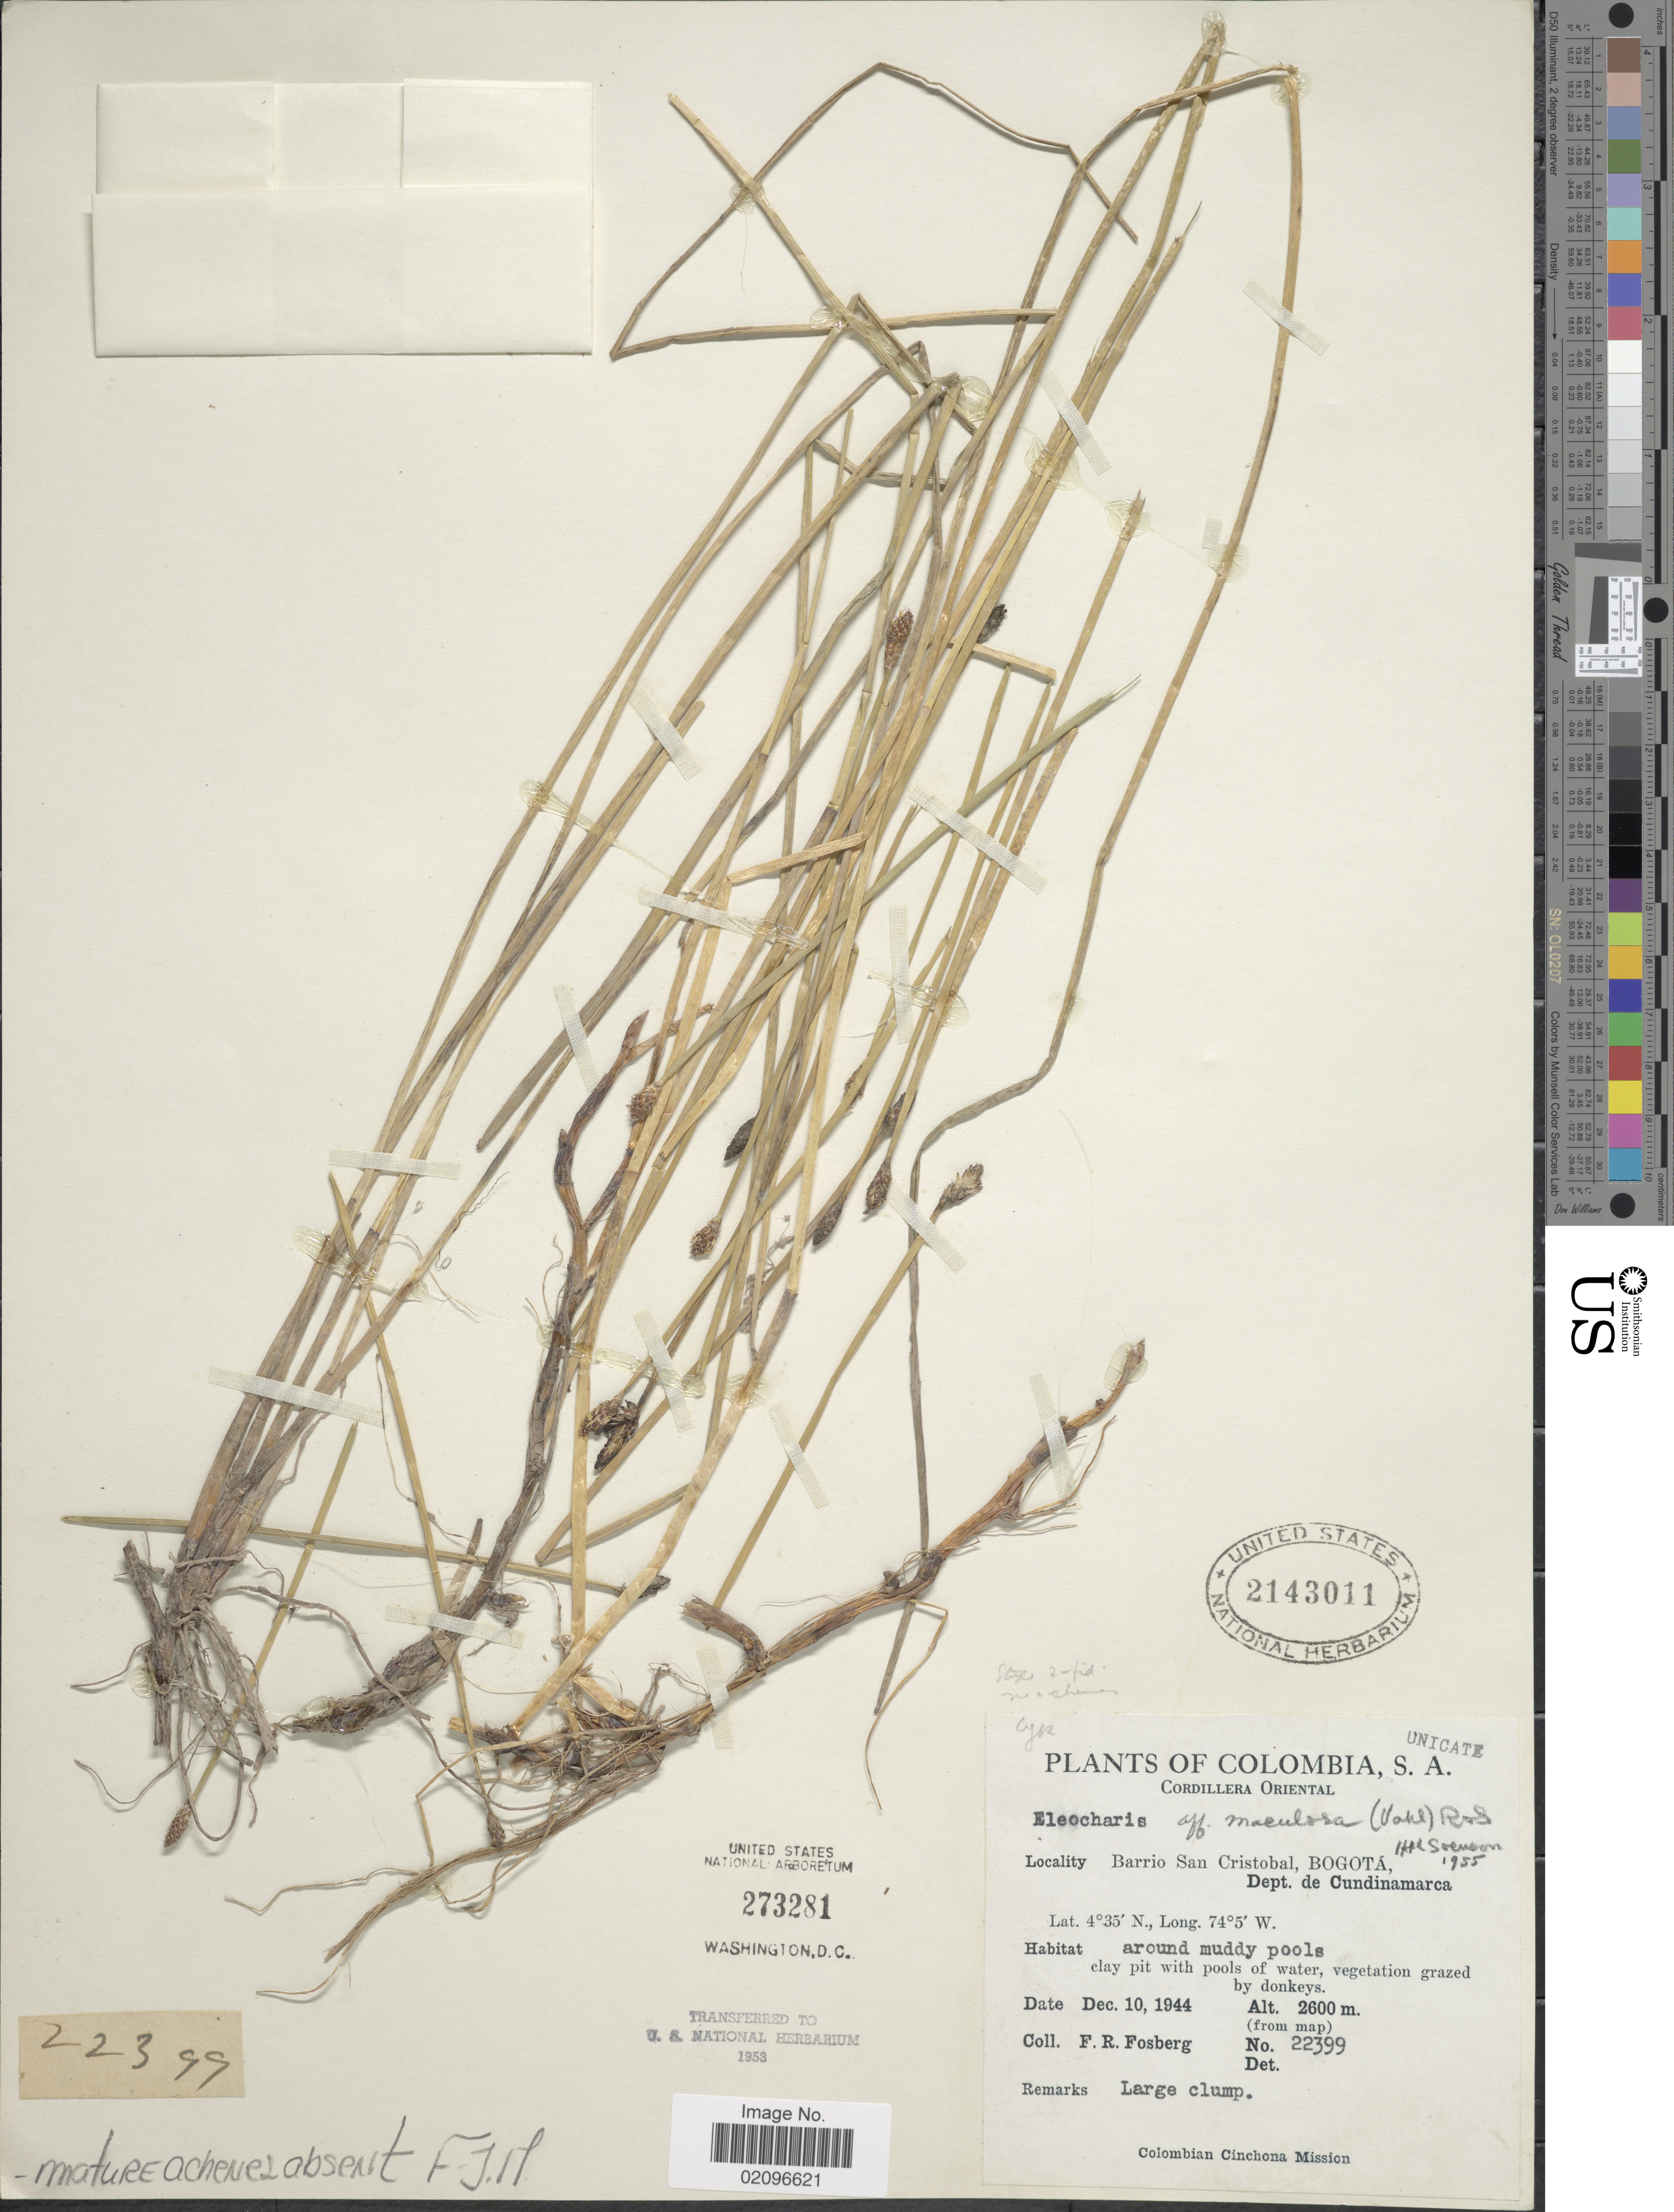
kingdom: Plantae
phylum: Tracheophyta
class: Liliopsida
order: Poales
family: Cyperaceae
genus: Eleocharis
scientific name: Eleocharis maculosa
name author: (Vahl) Roem. & Schult.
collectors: F. R. Fosberg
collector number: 22399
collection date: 1944-12-10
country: Colombia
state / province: Cundinamarca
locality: Barrio San Cristobal, Bogoto, Dept. de Cundinamarca. Cordillera Oriental.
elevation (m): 2600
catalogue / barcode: US 2143011